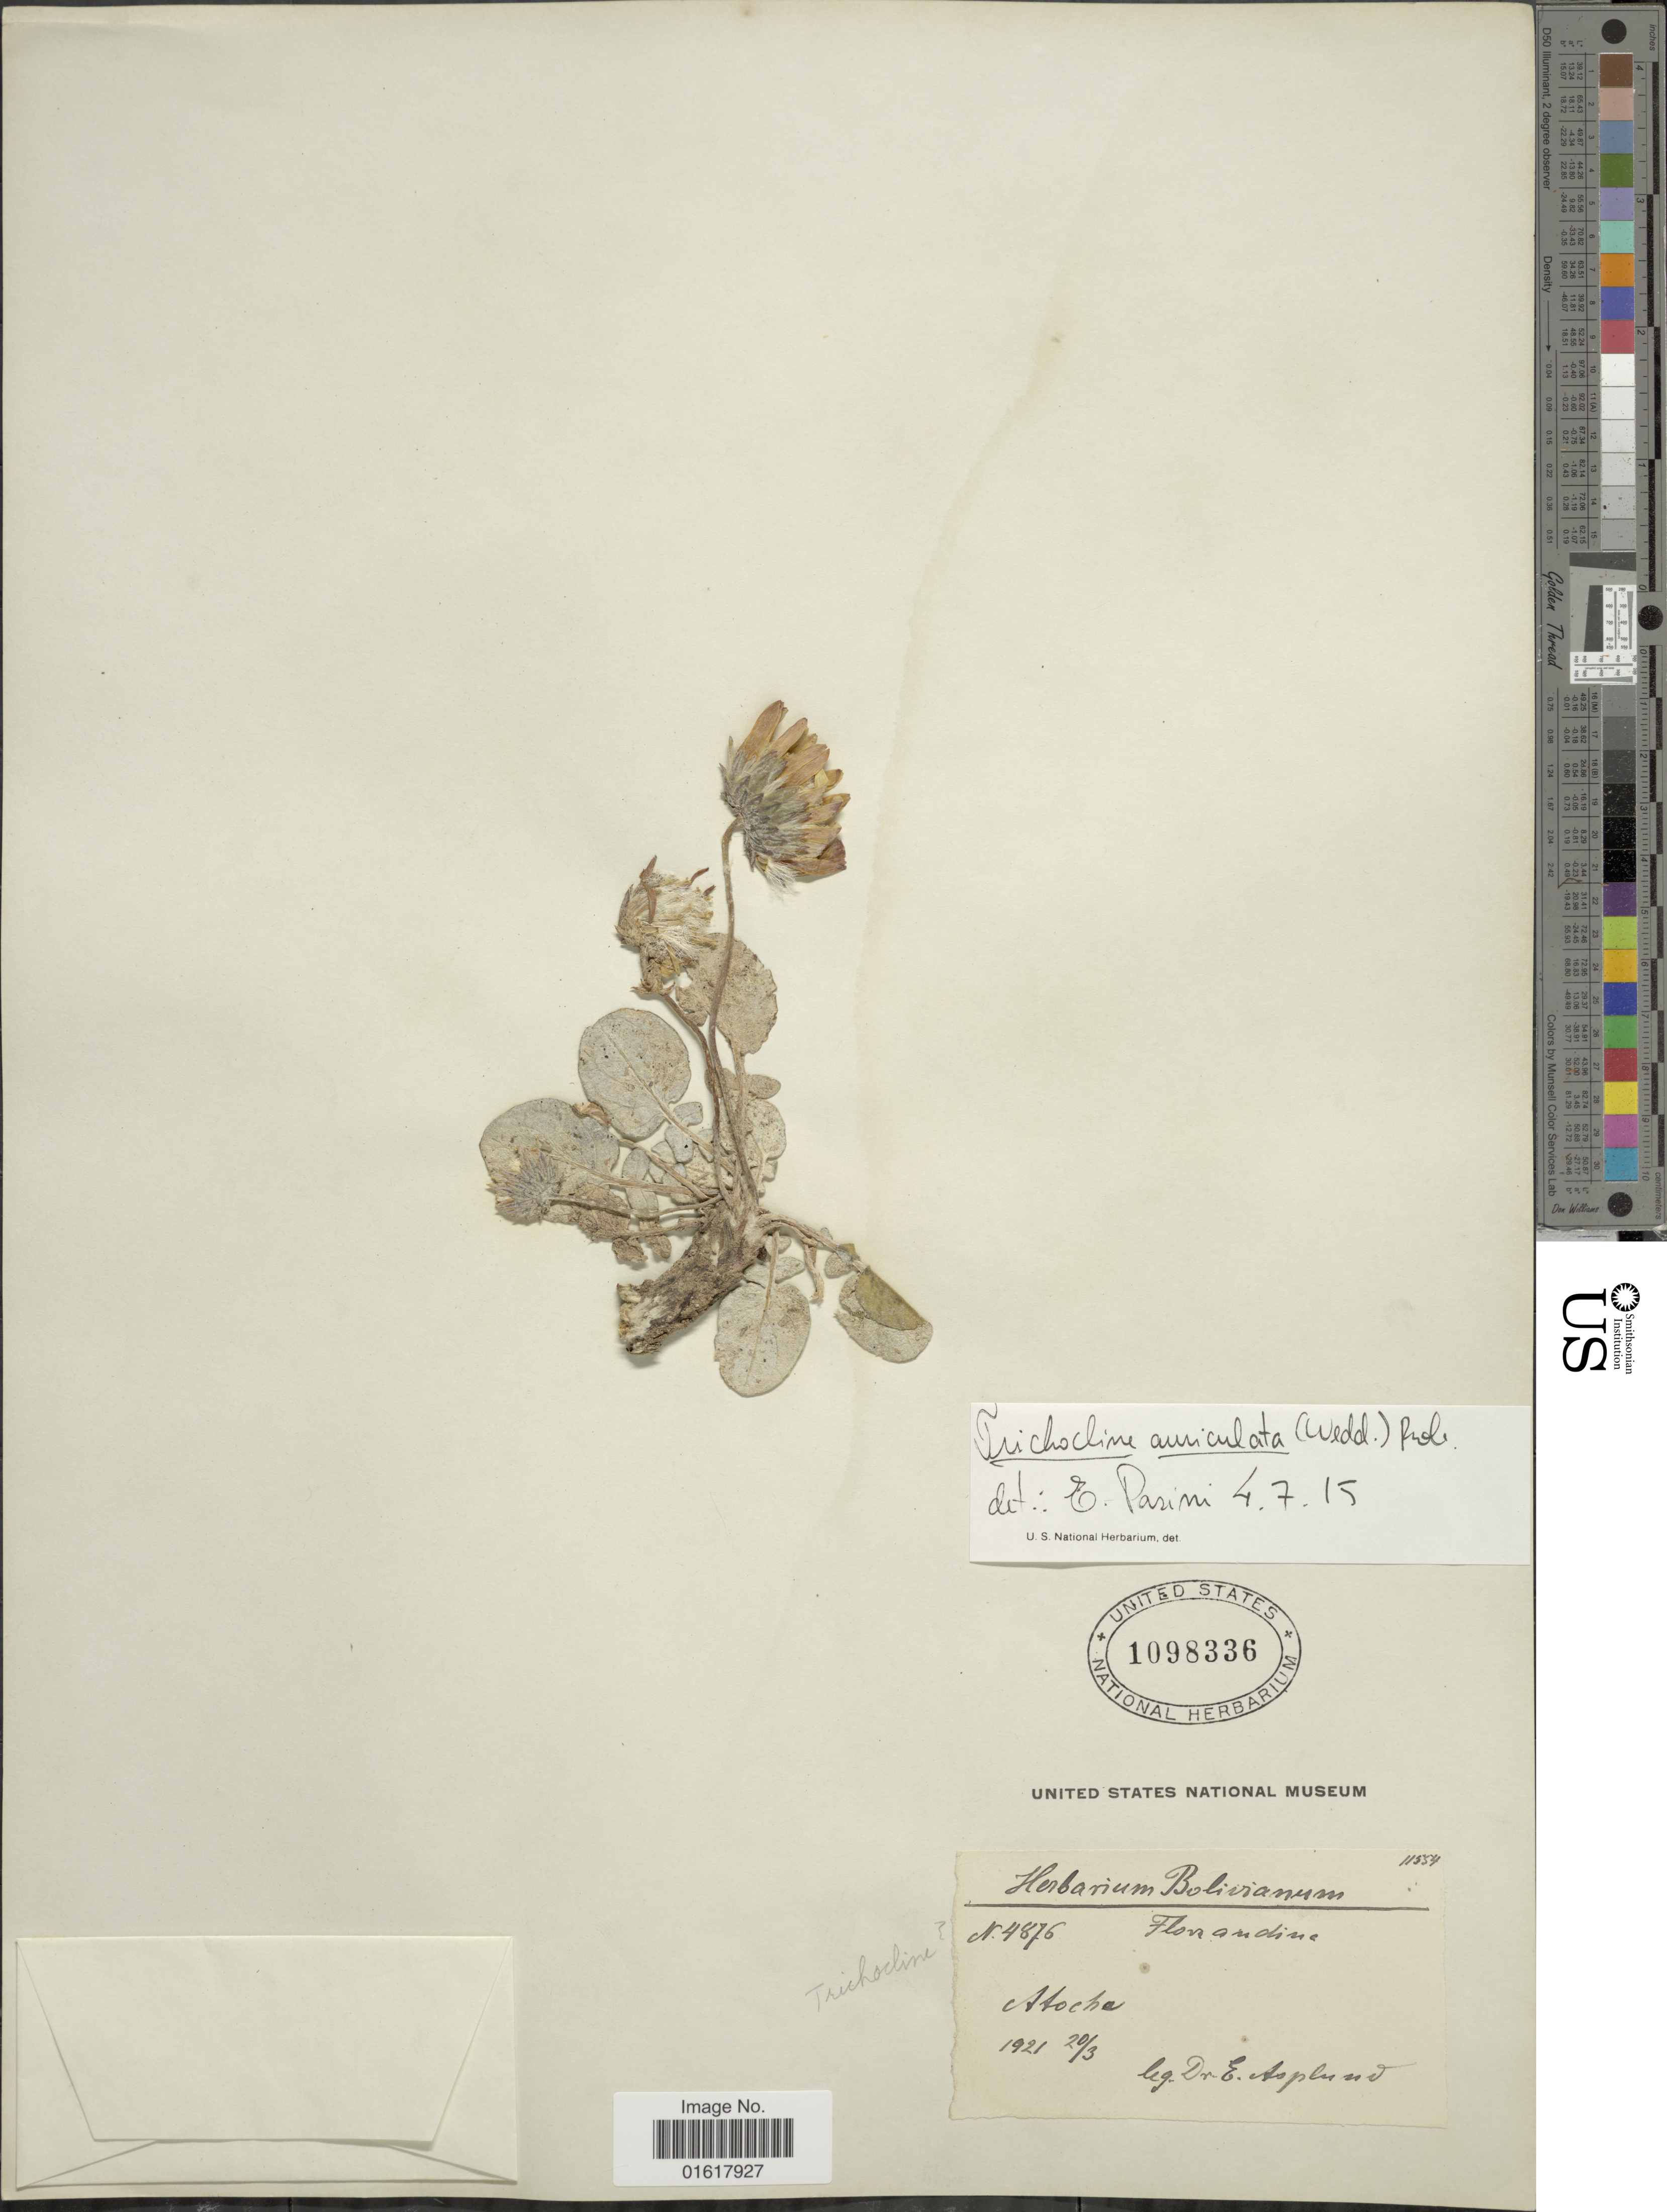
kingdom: Plantae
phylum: Tracheophyta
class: Magnoliopsida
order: Asterales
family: Asteraceae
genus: Trichocline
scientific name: Trichocline auriculata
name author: (Wedd.) Hieron.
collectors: E. Asplund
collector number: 4876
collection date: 1921-03-20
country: Bolivia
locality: Atocha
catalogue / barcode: US 1098336